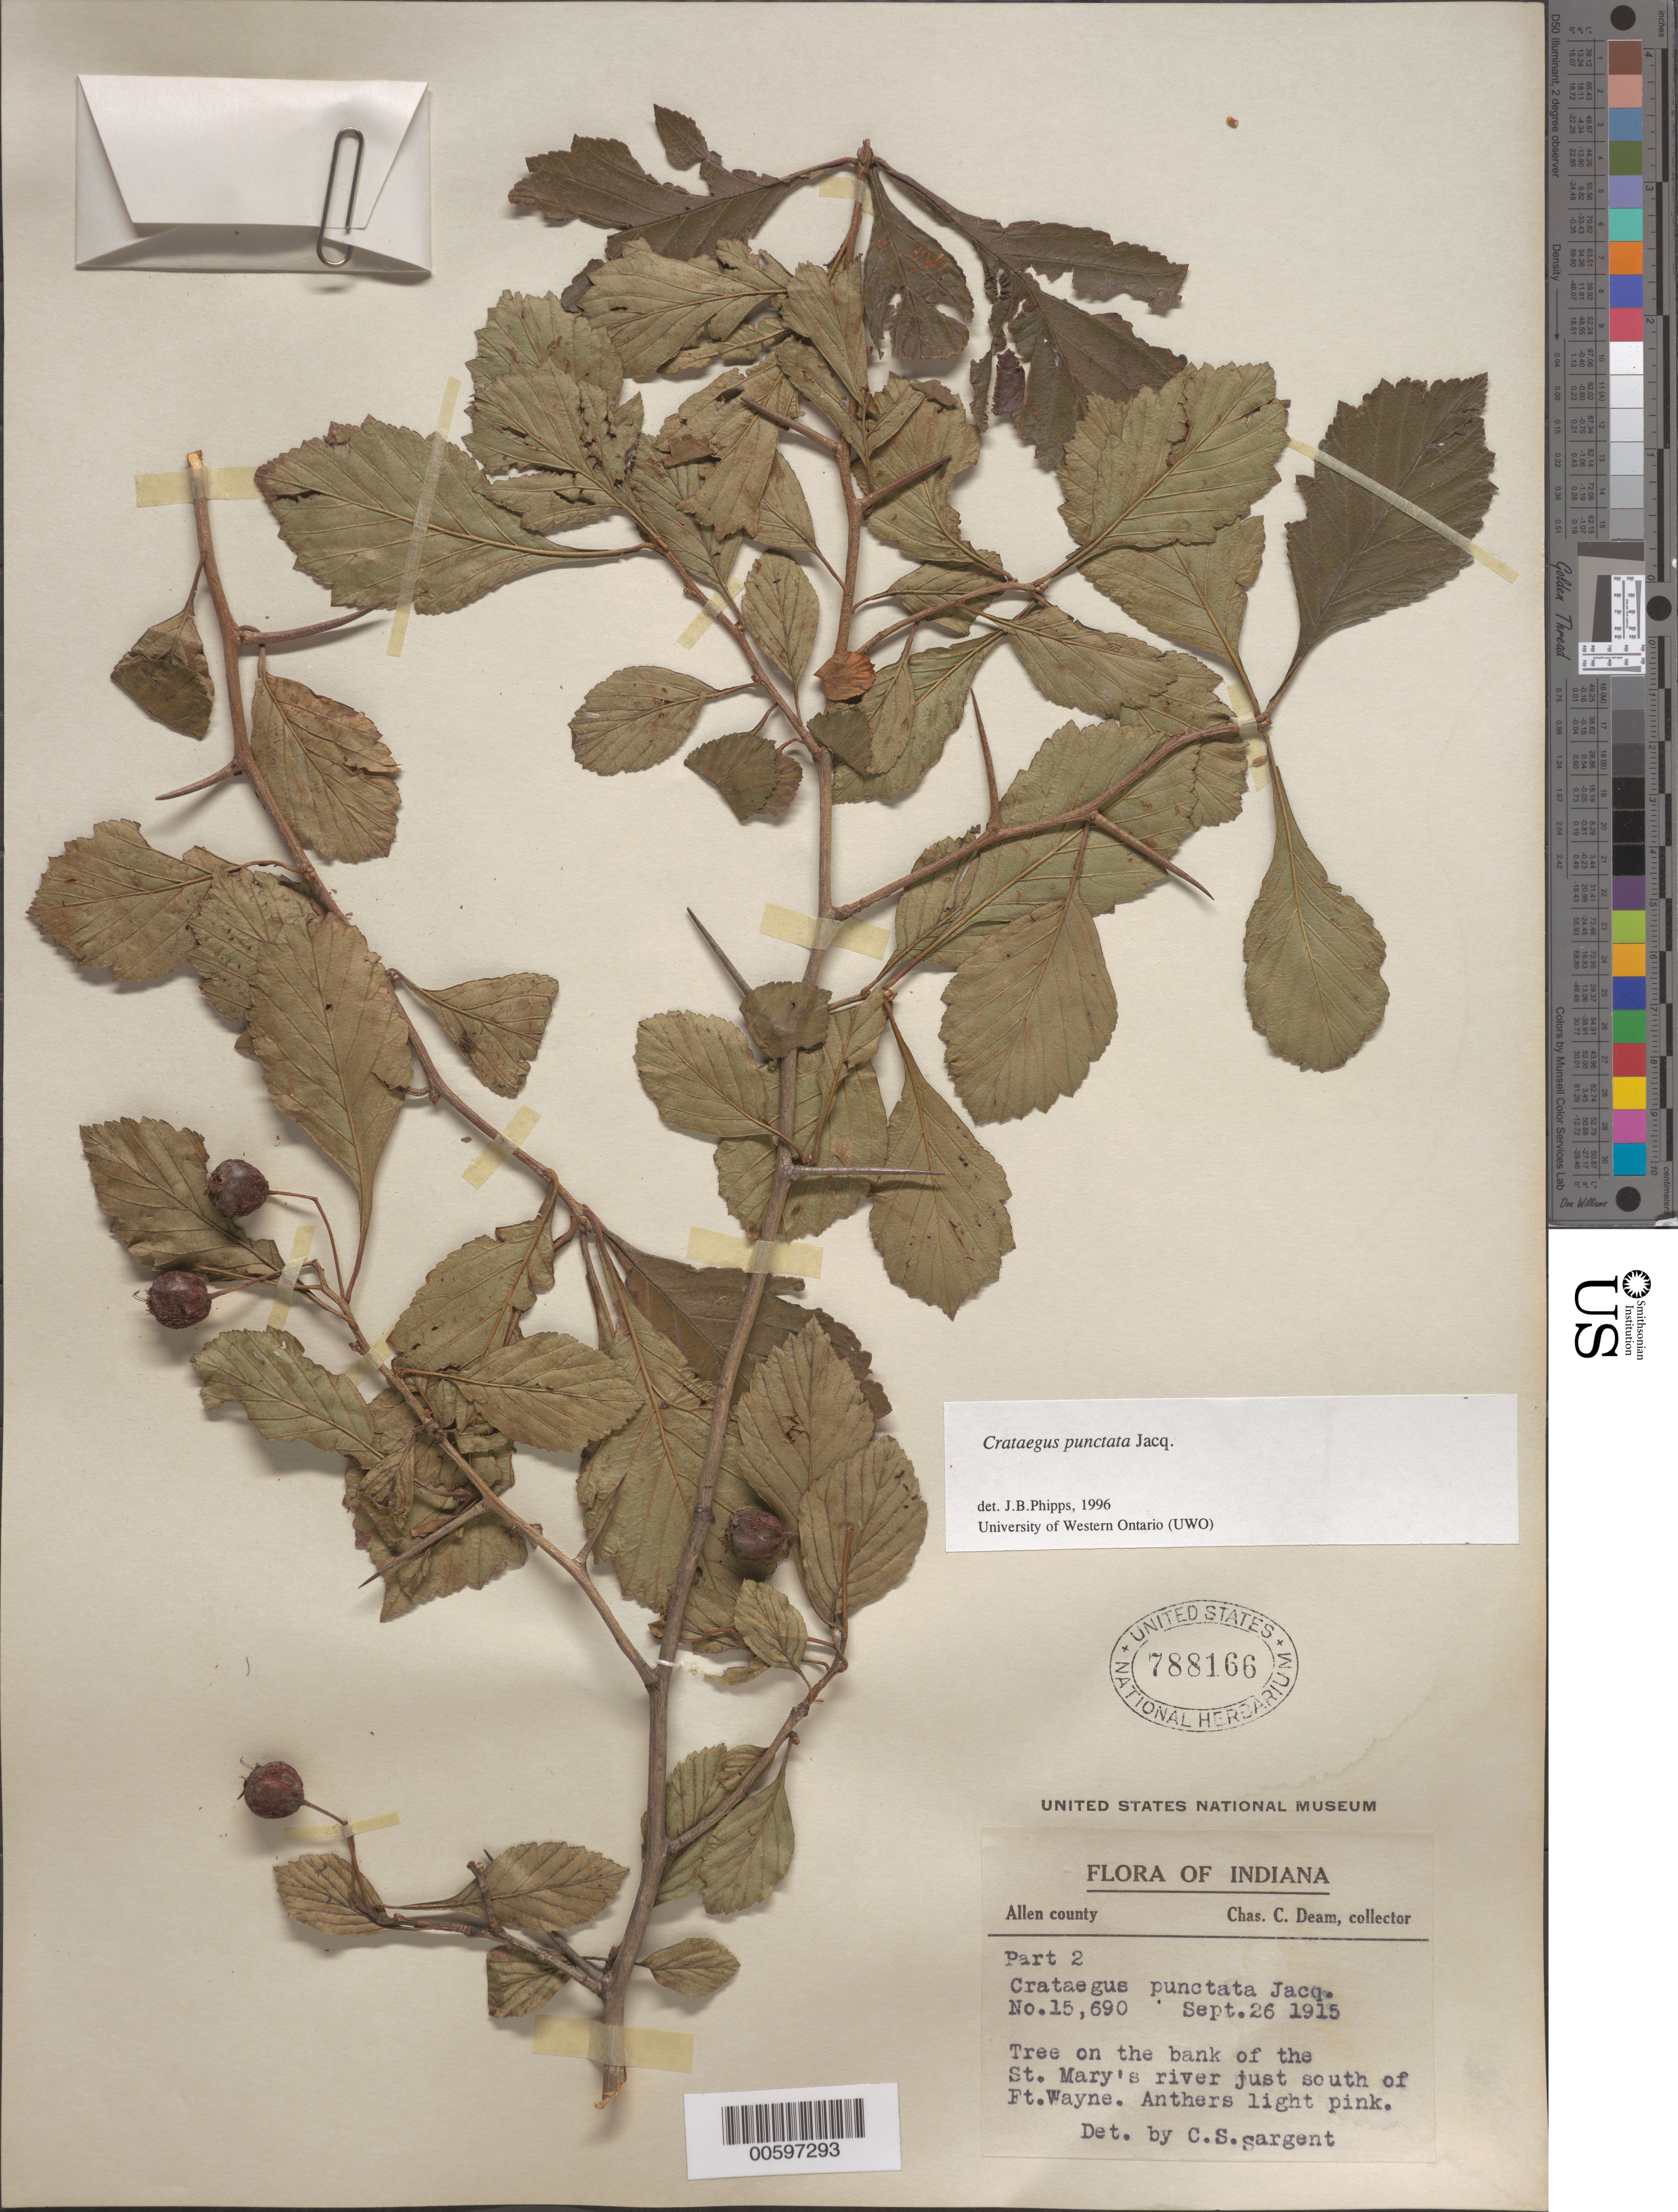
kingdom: Plantae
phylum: Tracheophyta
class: Magnoliopsida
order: Rosales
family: Rosaceae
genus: Crataegus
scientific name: Crataegus punctata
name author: Jacq.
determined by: Sargent, C. S.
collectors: C. C. Deam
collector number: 15690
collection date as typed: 26 Sep 1915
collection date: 1915-09-26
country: United States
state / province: Indiana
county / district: Allen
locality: St. Mary's River just S of Ft. Wayne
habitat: rriverbank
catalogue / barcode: US 788166